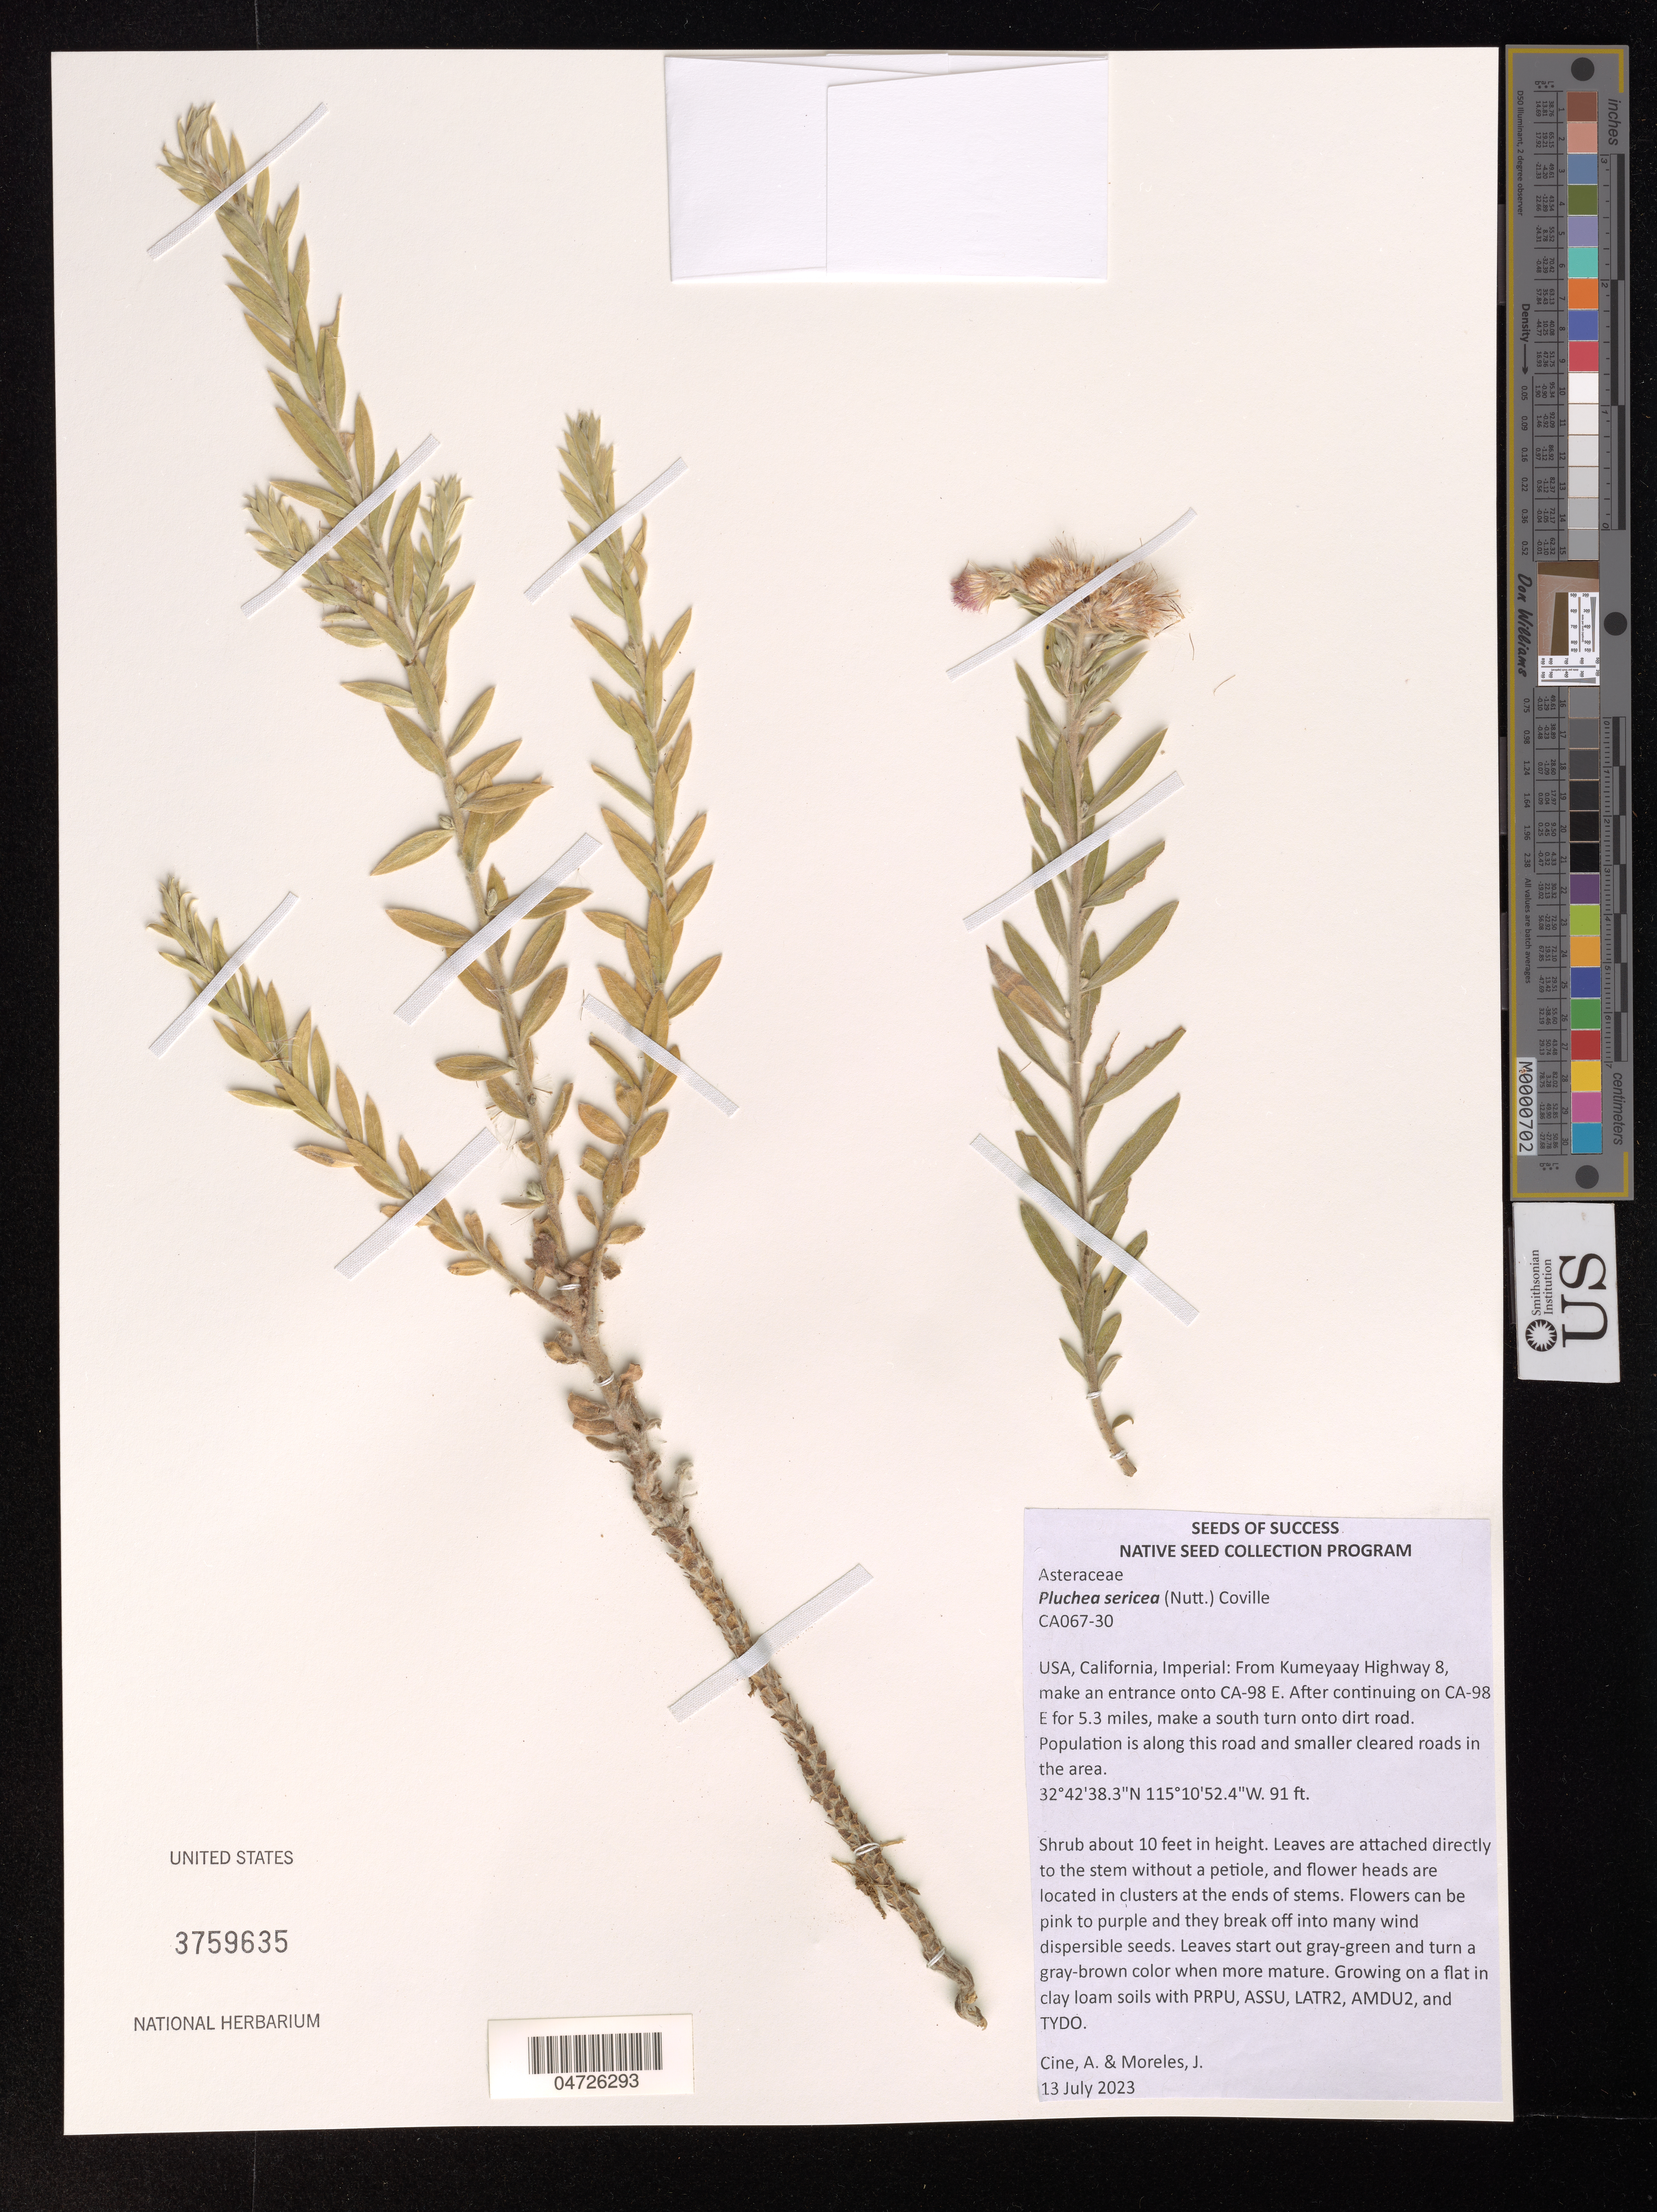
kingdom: Plantae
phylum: Tracheophyta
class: Magnoliopsida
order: Asterales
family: Asteraceae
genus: Pluchea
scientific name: Pluchea sericea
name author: (Nutt.) Coville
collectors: A. Cine & J. Moreles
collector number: CA067-30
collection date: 2023-07-13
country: United States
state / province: California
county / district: Imperial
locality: Imperial: From Kumeyaay Highway 8, make an entrance onto CA-98 E. After continuing on CA-98 E for 5.3 miles, make a south turn onto dirt road.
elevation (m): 28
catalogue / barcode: US 3759635